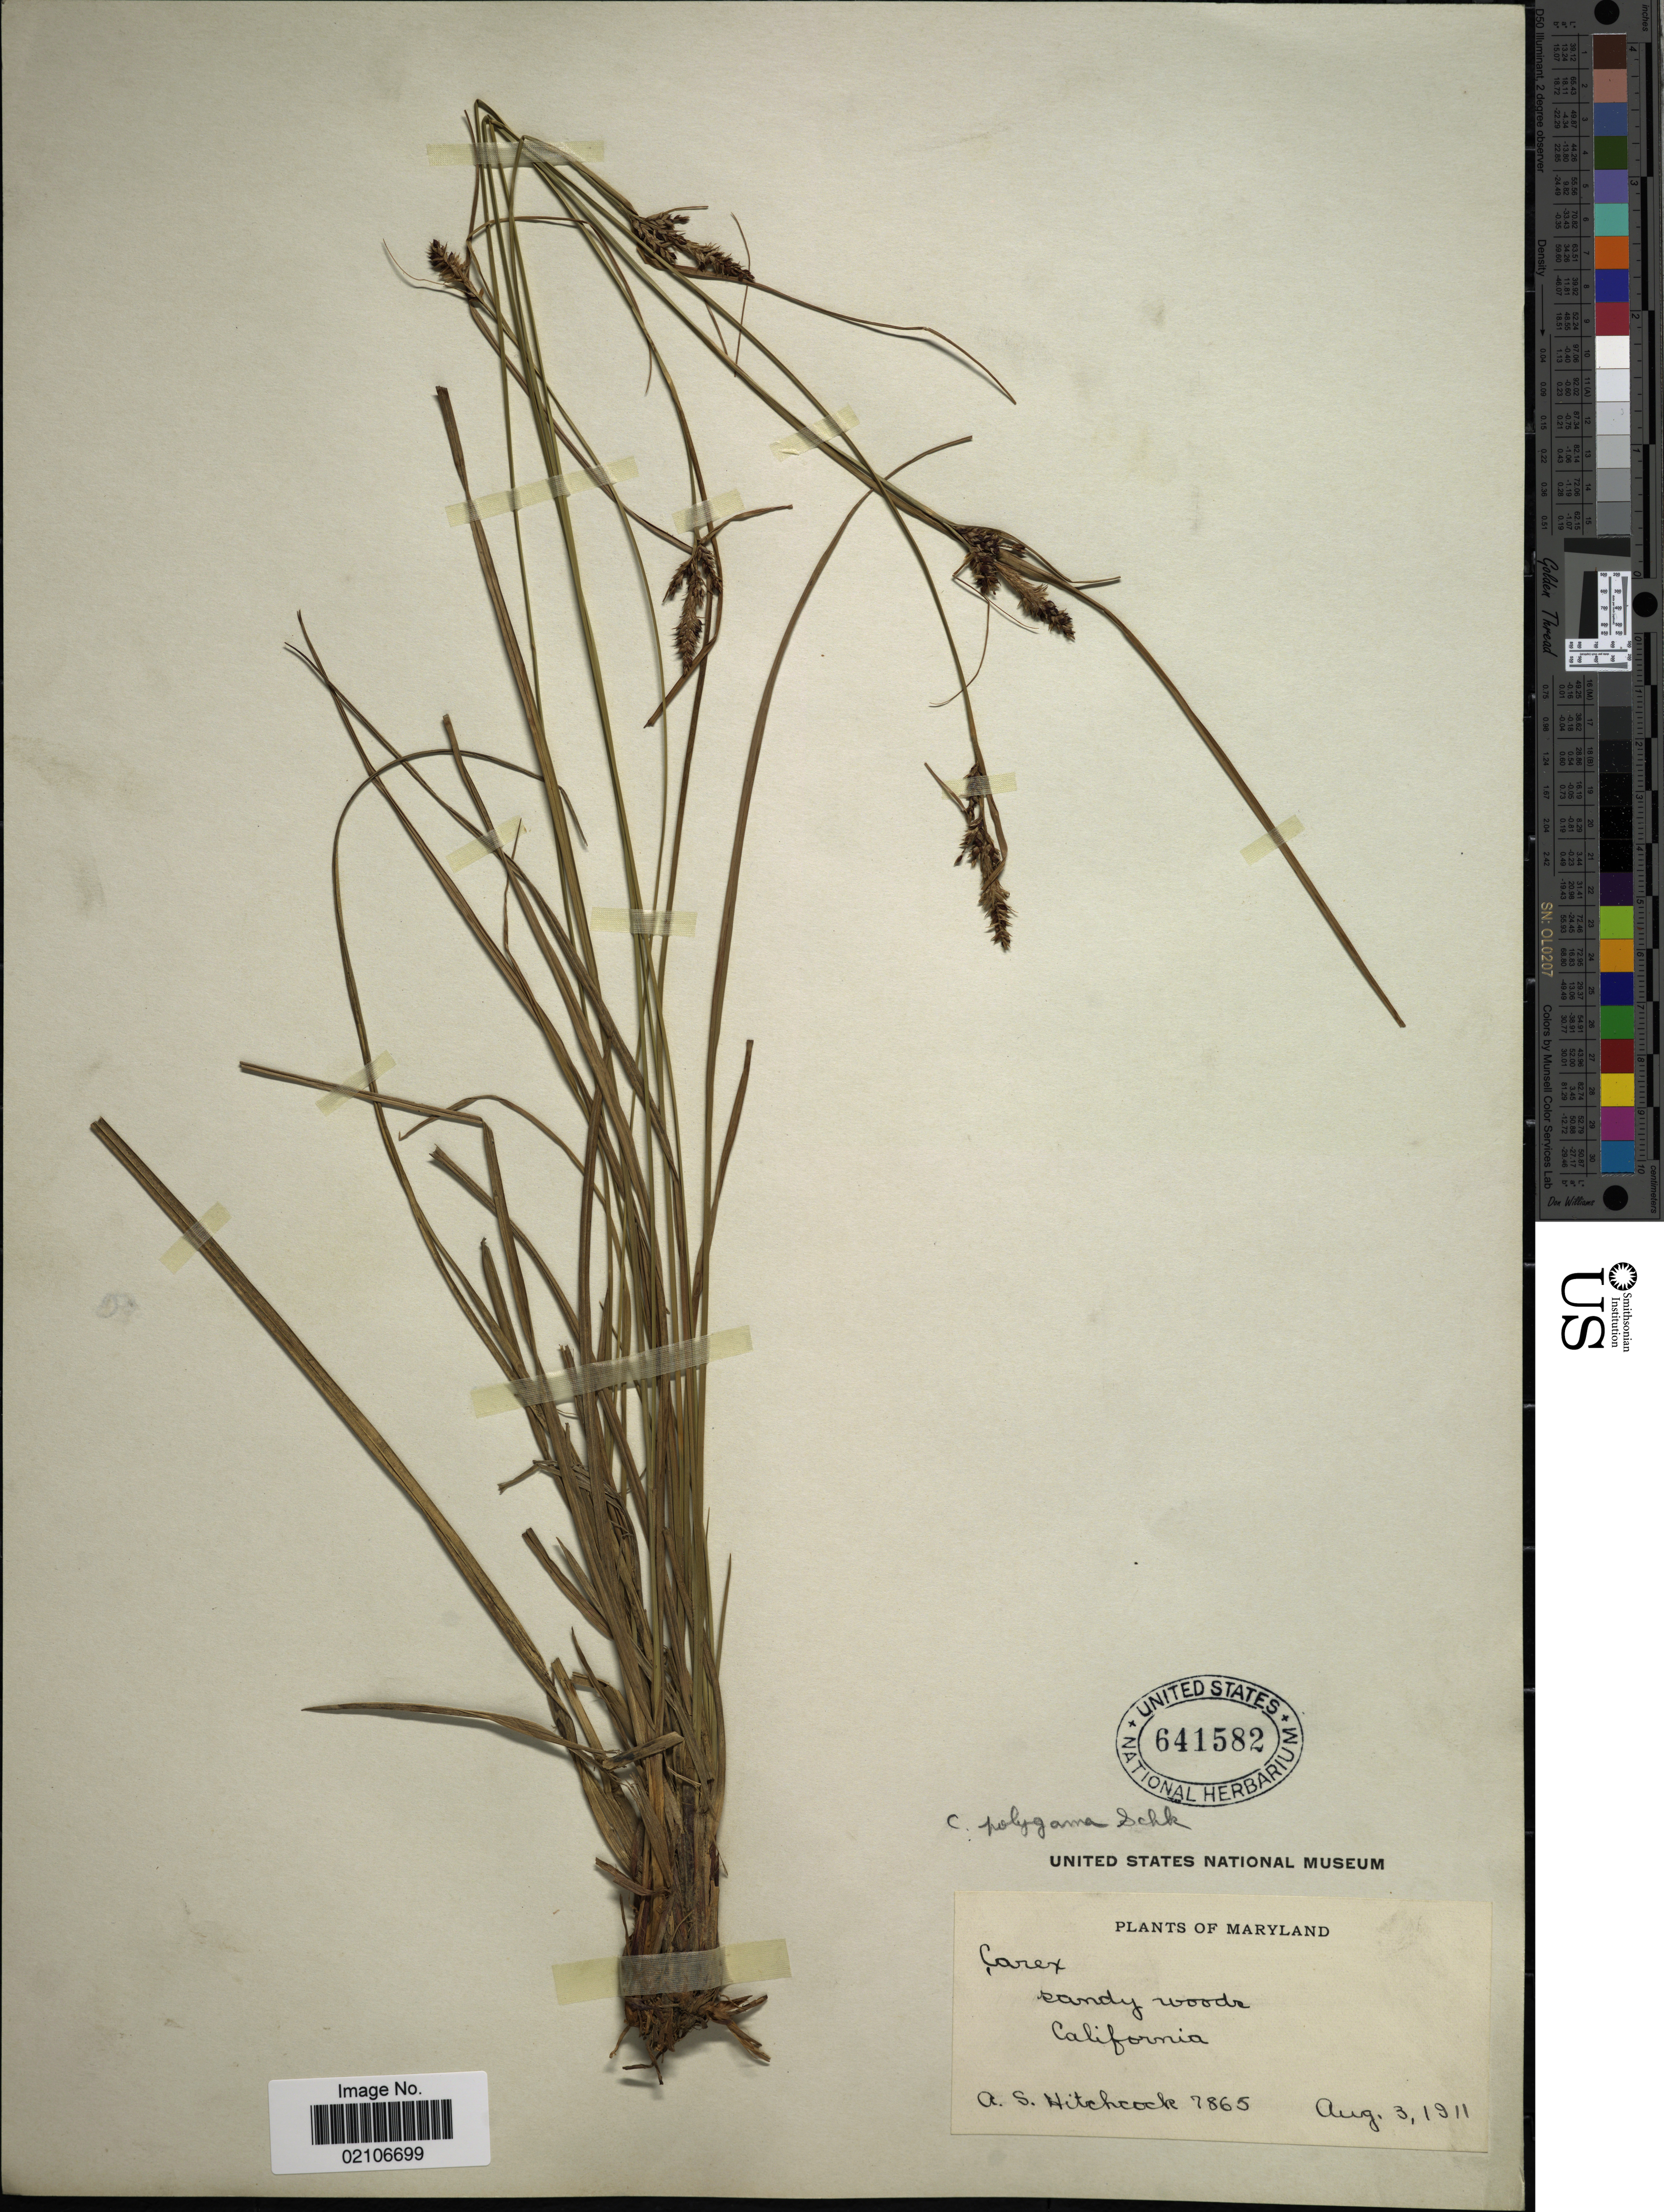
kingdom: Plantae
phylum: Tracheophyta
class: Liliopsida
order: Poales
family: Cyperaceae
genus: Carex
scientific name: Carex buxbaumii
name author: Wahlenb.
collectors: A. S. Hitchcock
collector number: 7865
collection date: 1911-08-03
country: United States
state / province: California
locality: Maryland, sandy woods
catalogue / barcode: US 641582